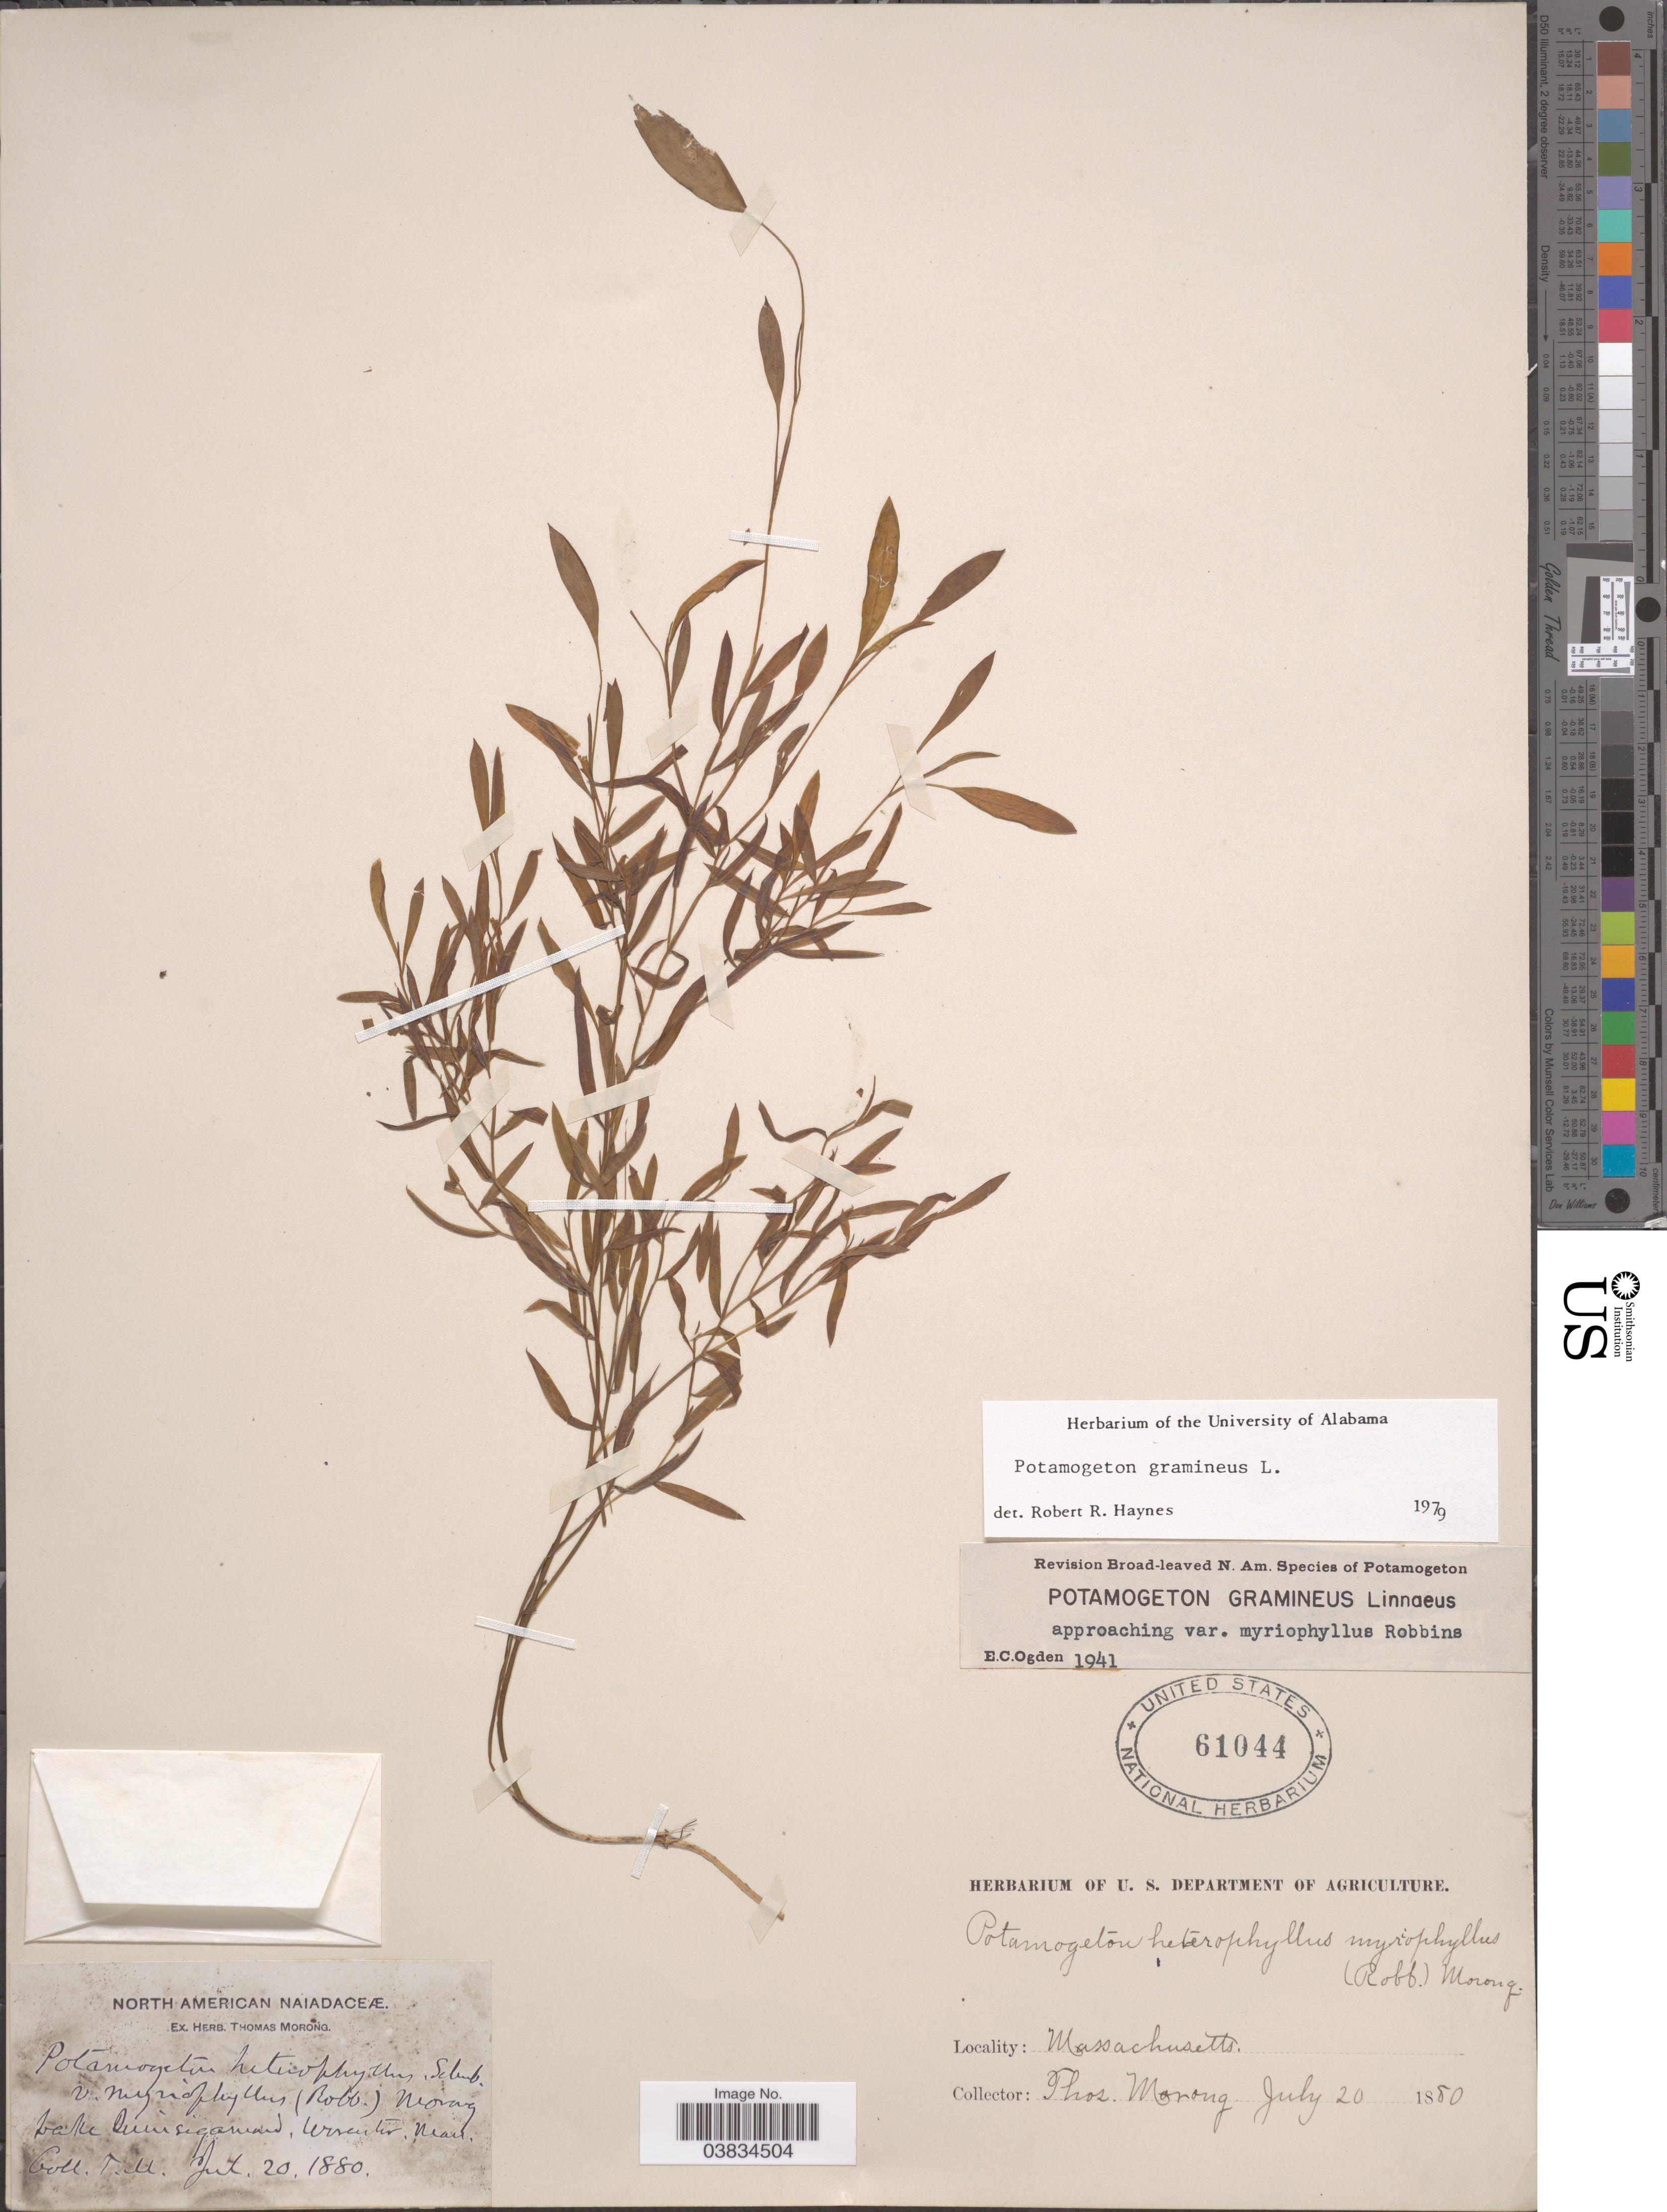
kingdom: Plantae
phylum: Tracheophyta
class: Liliopsida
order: Alismatales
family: Potamogetonaceae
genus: Potamogeton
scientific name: Potamogeton gramineus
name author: L.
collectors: ex herb. T. Morong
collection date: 1880-07-20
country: United States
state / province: Massachusetts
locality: Lake Quinsigamond, Worcester.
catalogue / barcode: US 61044